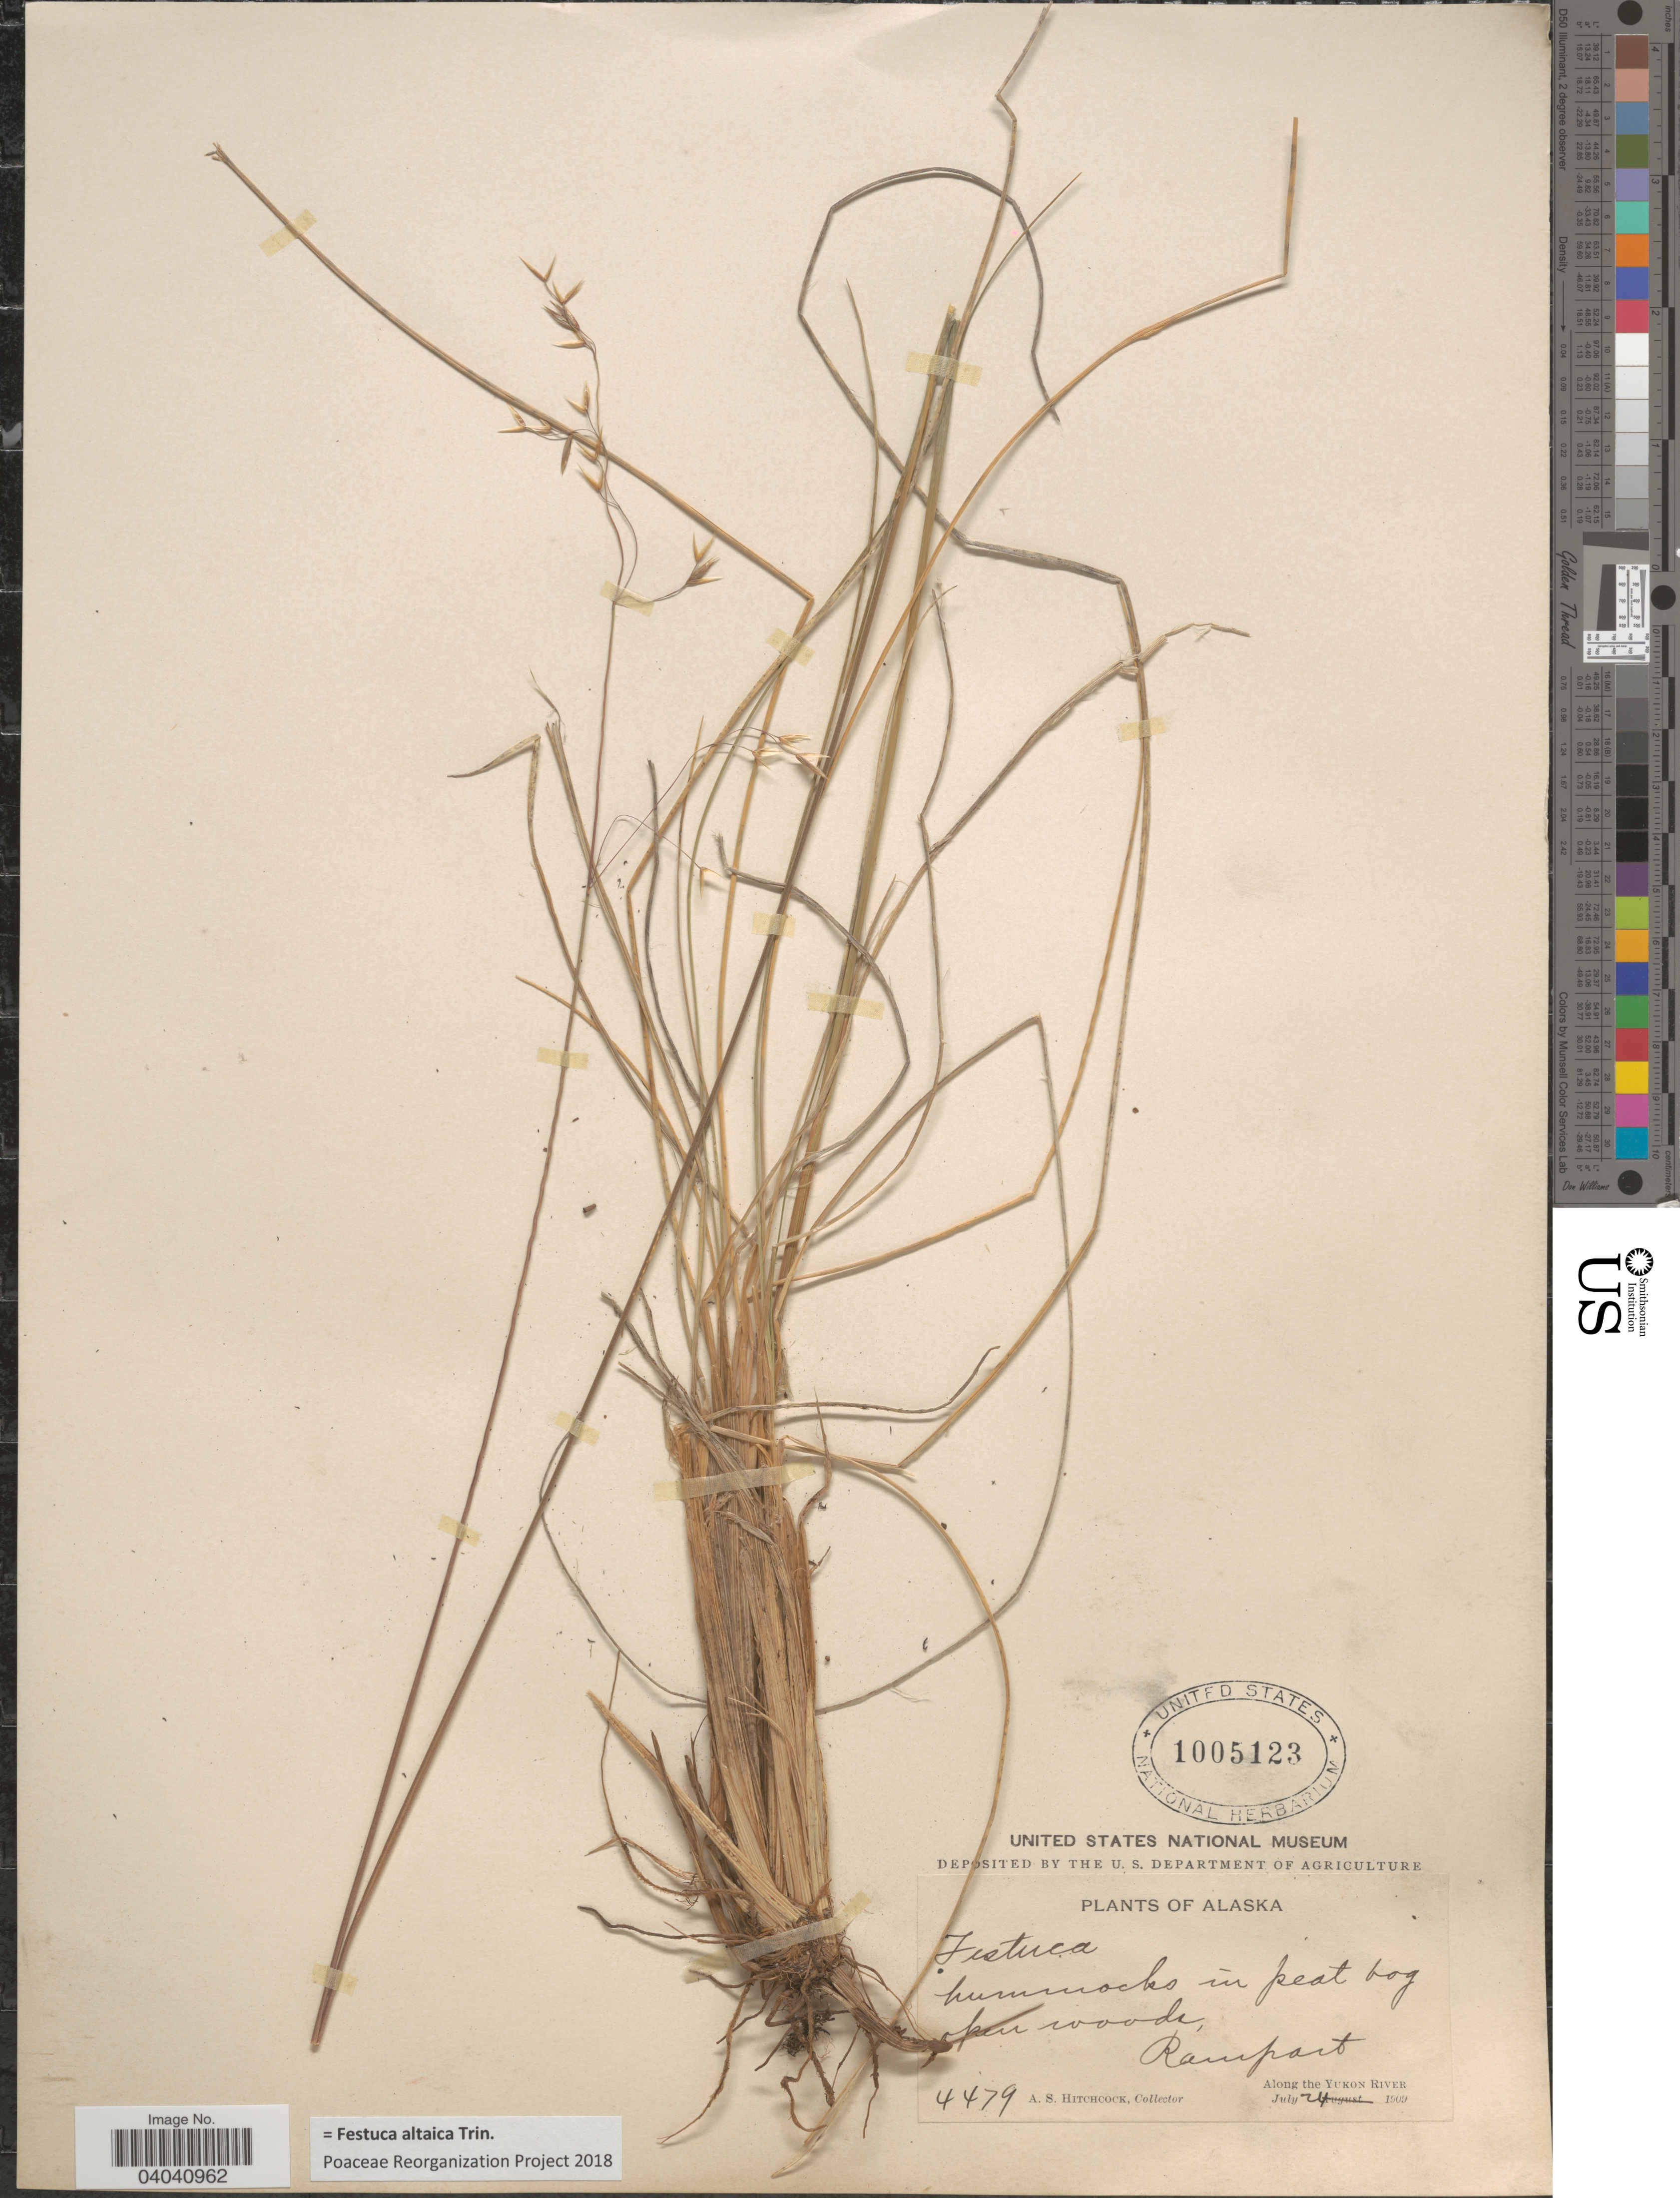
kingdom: Plantae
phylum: Tracheophyta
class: Liliopsida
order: Poales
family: Poaceae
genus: Festuca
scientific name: Festuca altaica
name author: Trin.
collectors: A. S. Hitchcock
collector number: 4479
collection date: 1909-07-24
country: United States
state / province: Alaska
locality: Rampart. Along the Yukon River.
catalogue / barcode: US 1005123